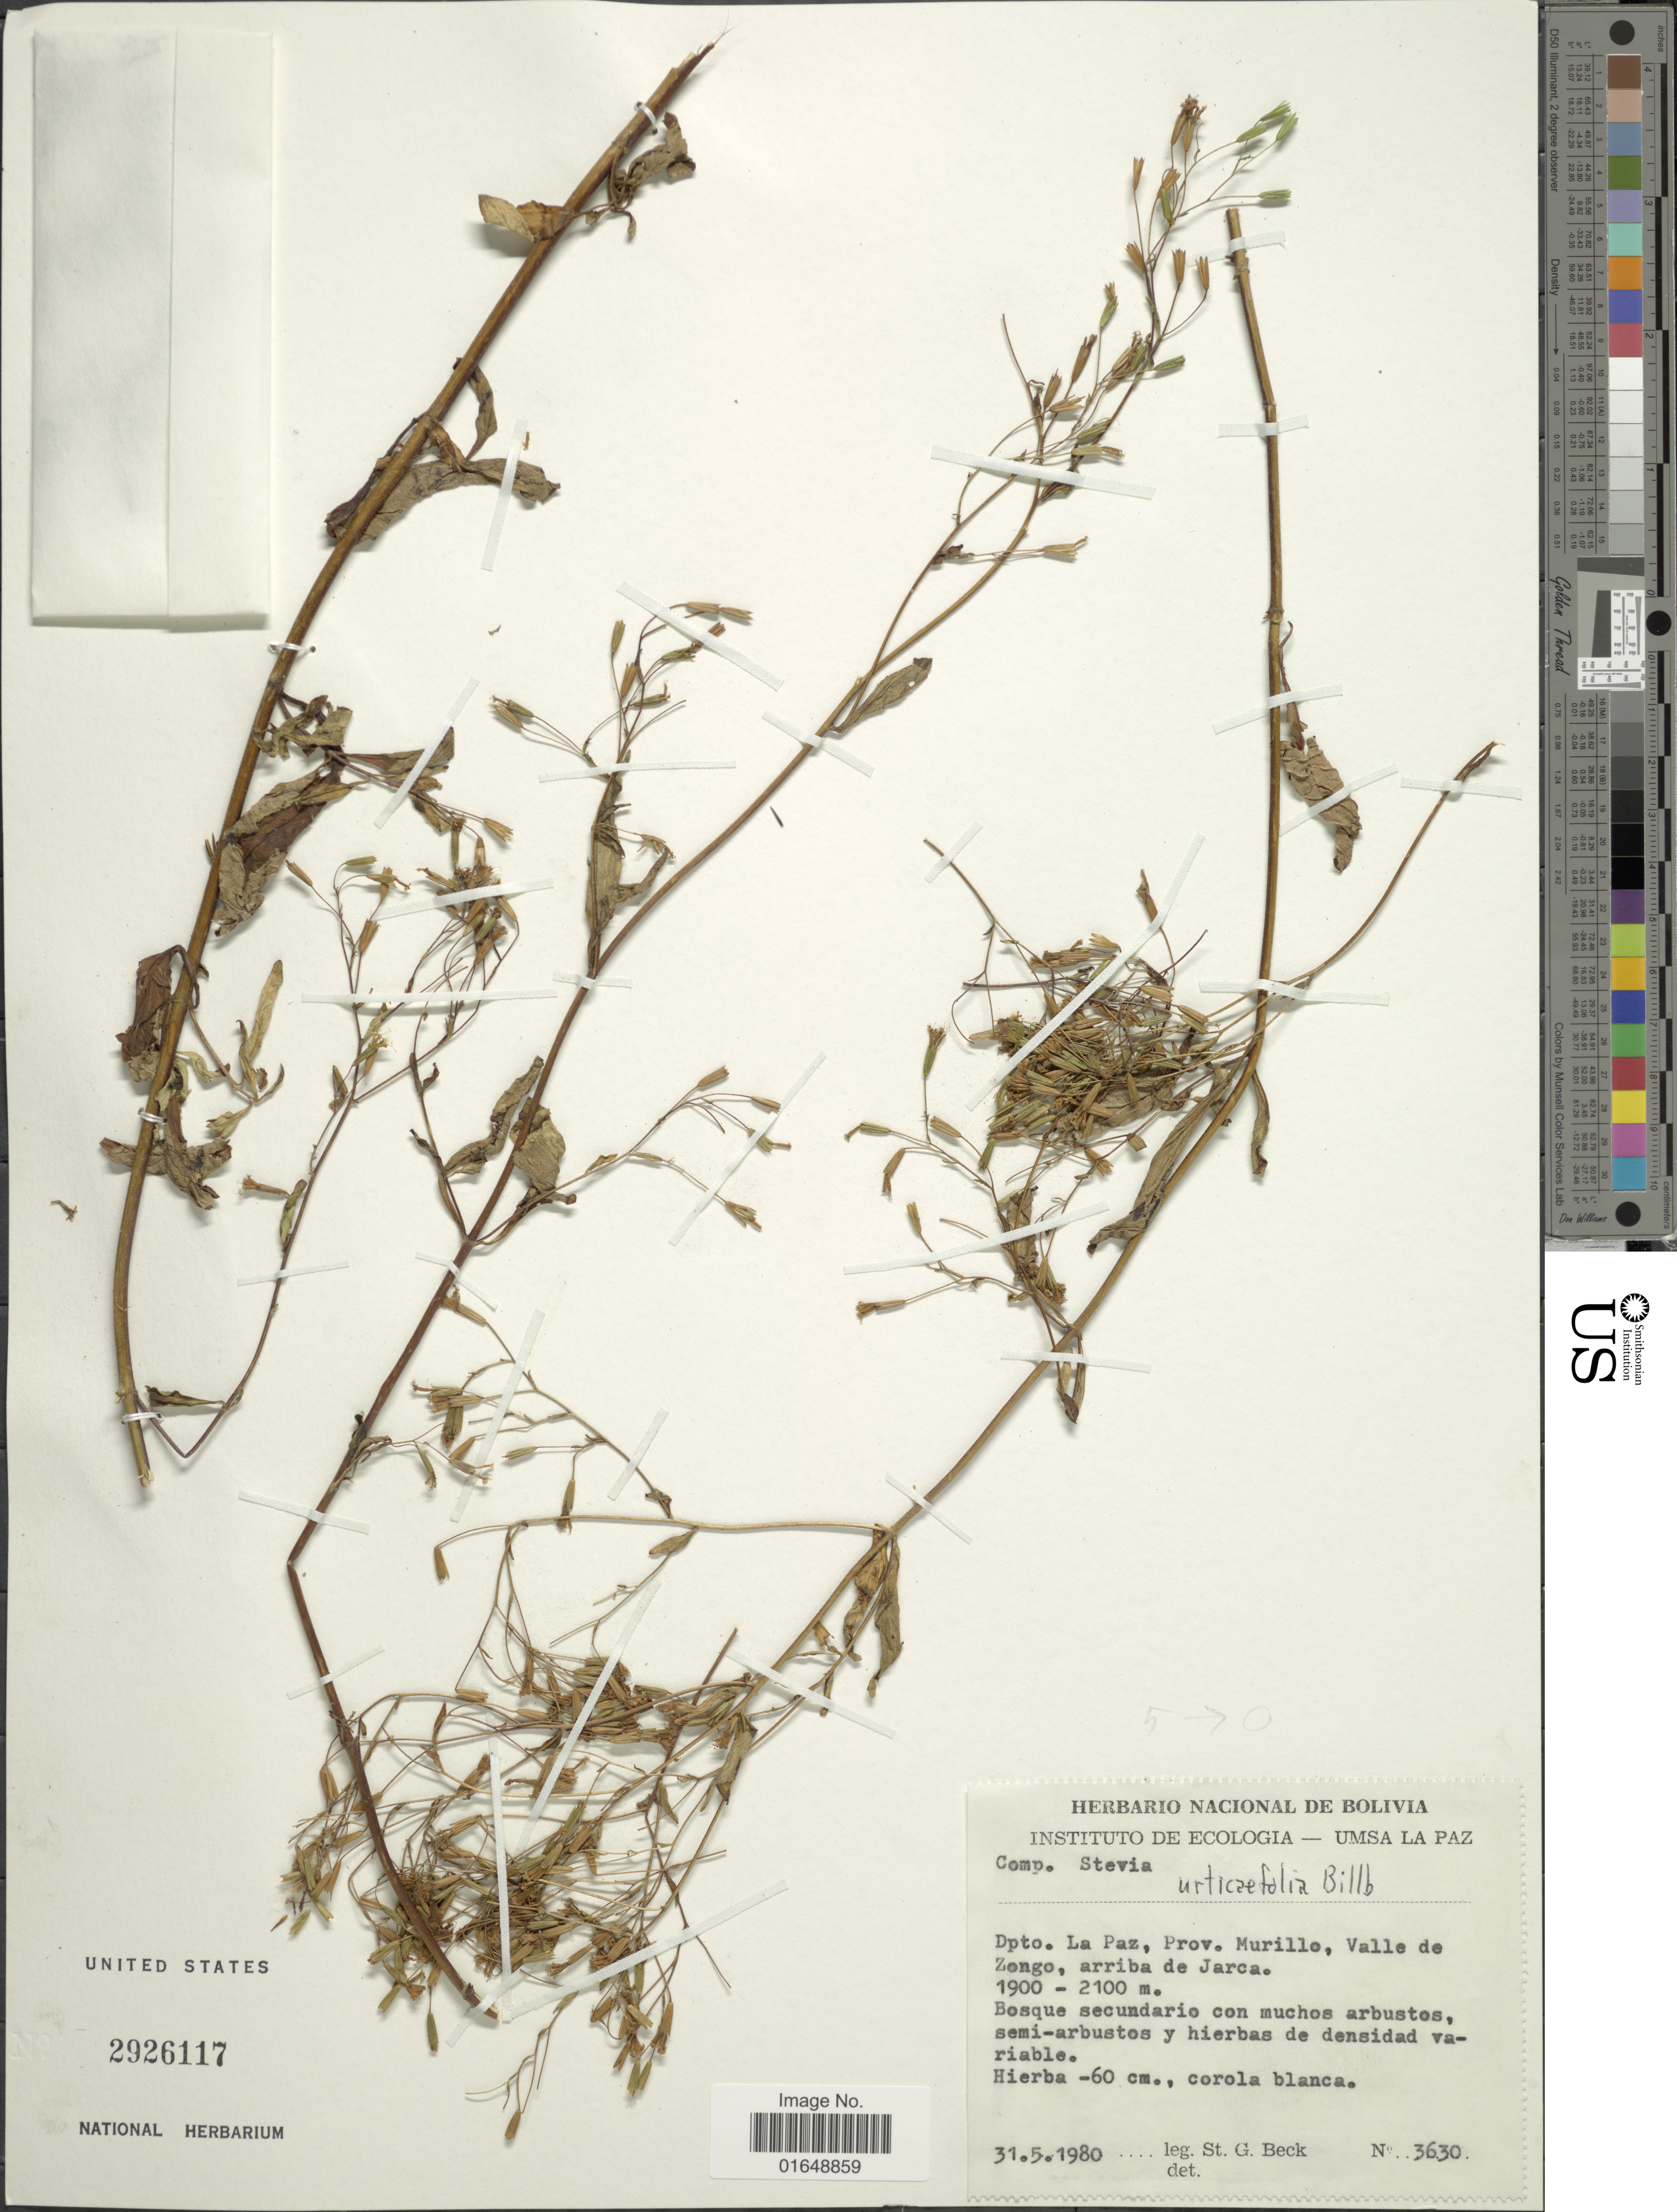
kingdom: Plantae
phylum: Tracheophyta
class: Magnoliopsida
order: Asterales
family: Asteraceae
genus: Stevia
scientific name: Stevia urticaefolia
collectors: S. G. Beck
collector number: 3630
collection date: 1980-05-31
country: Bolivia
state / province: La Paz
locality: Dpto. La Paz, Prov. Murillo, Valle de Zongo, arriba de Jarca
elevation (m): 1900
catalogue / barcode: US 2926117